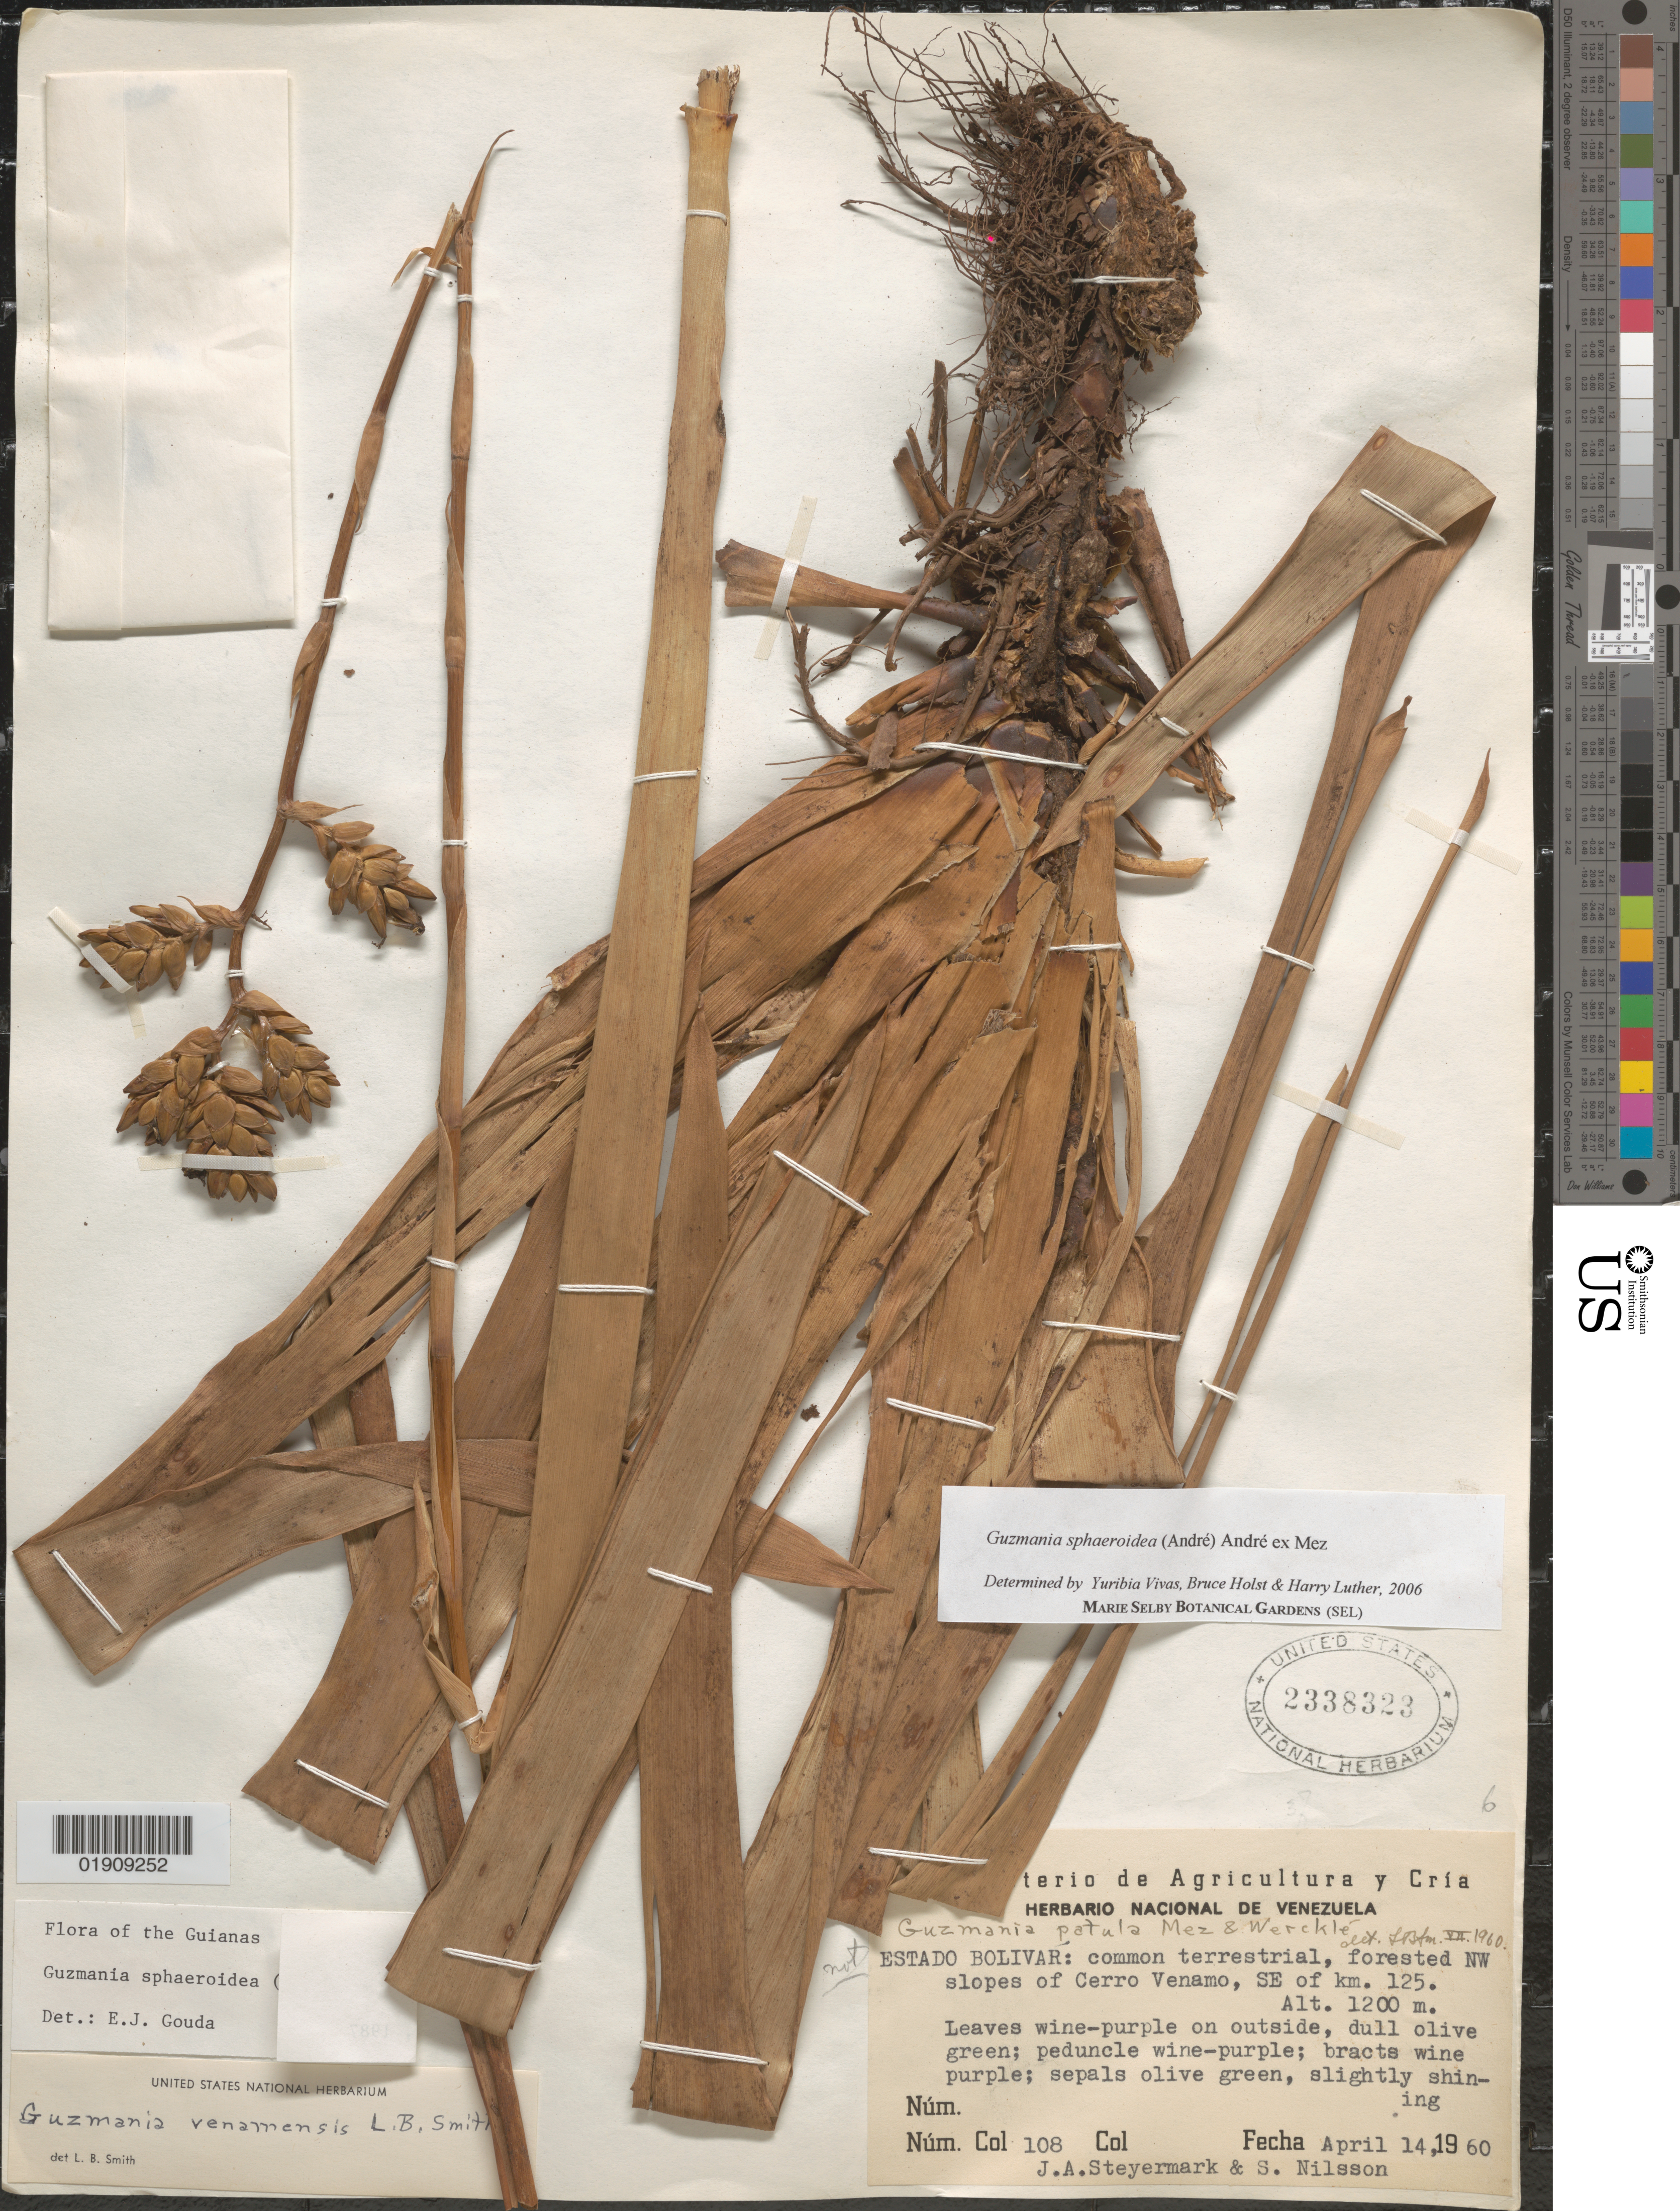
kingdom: Plantae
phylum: Tracheophyta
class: Liliopsida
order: Poales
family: Bromeliaceae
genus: Guzmania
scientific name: Guzmania sphaeroidea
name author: (André) André ex Mez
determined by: Vivas, Yuribia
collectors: J. Steyermark & S. Nilsson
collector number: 108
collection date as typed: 14-Apr-60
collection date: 1960-04-14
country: Venezuela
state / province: Bolívar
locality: Cerro Venamo, NW slopes, SE of campamento 125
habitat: Forest slopes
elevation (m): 1100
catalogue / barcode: US 2338323